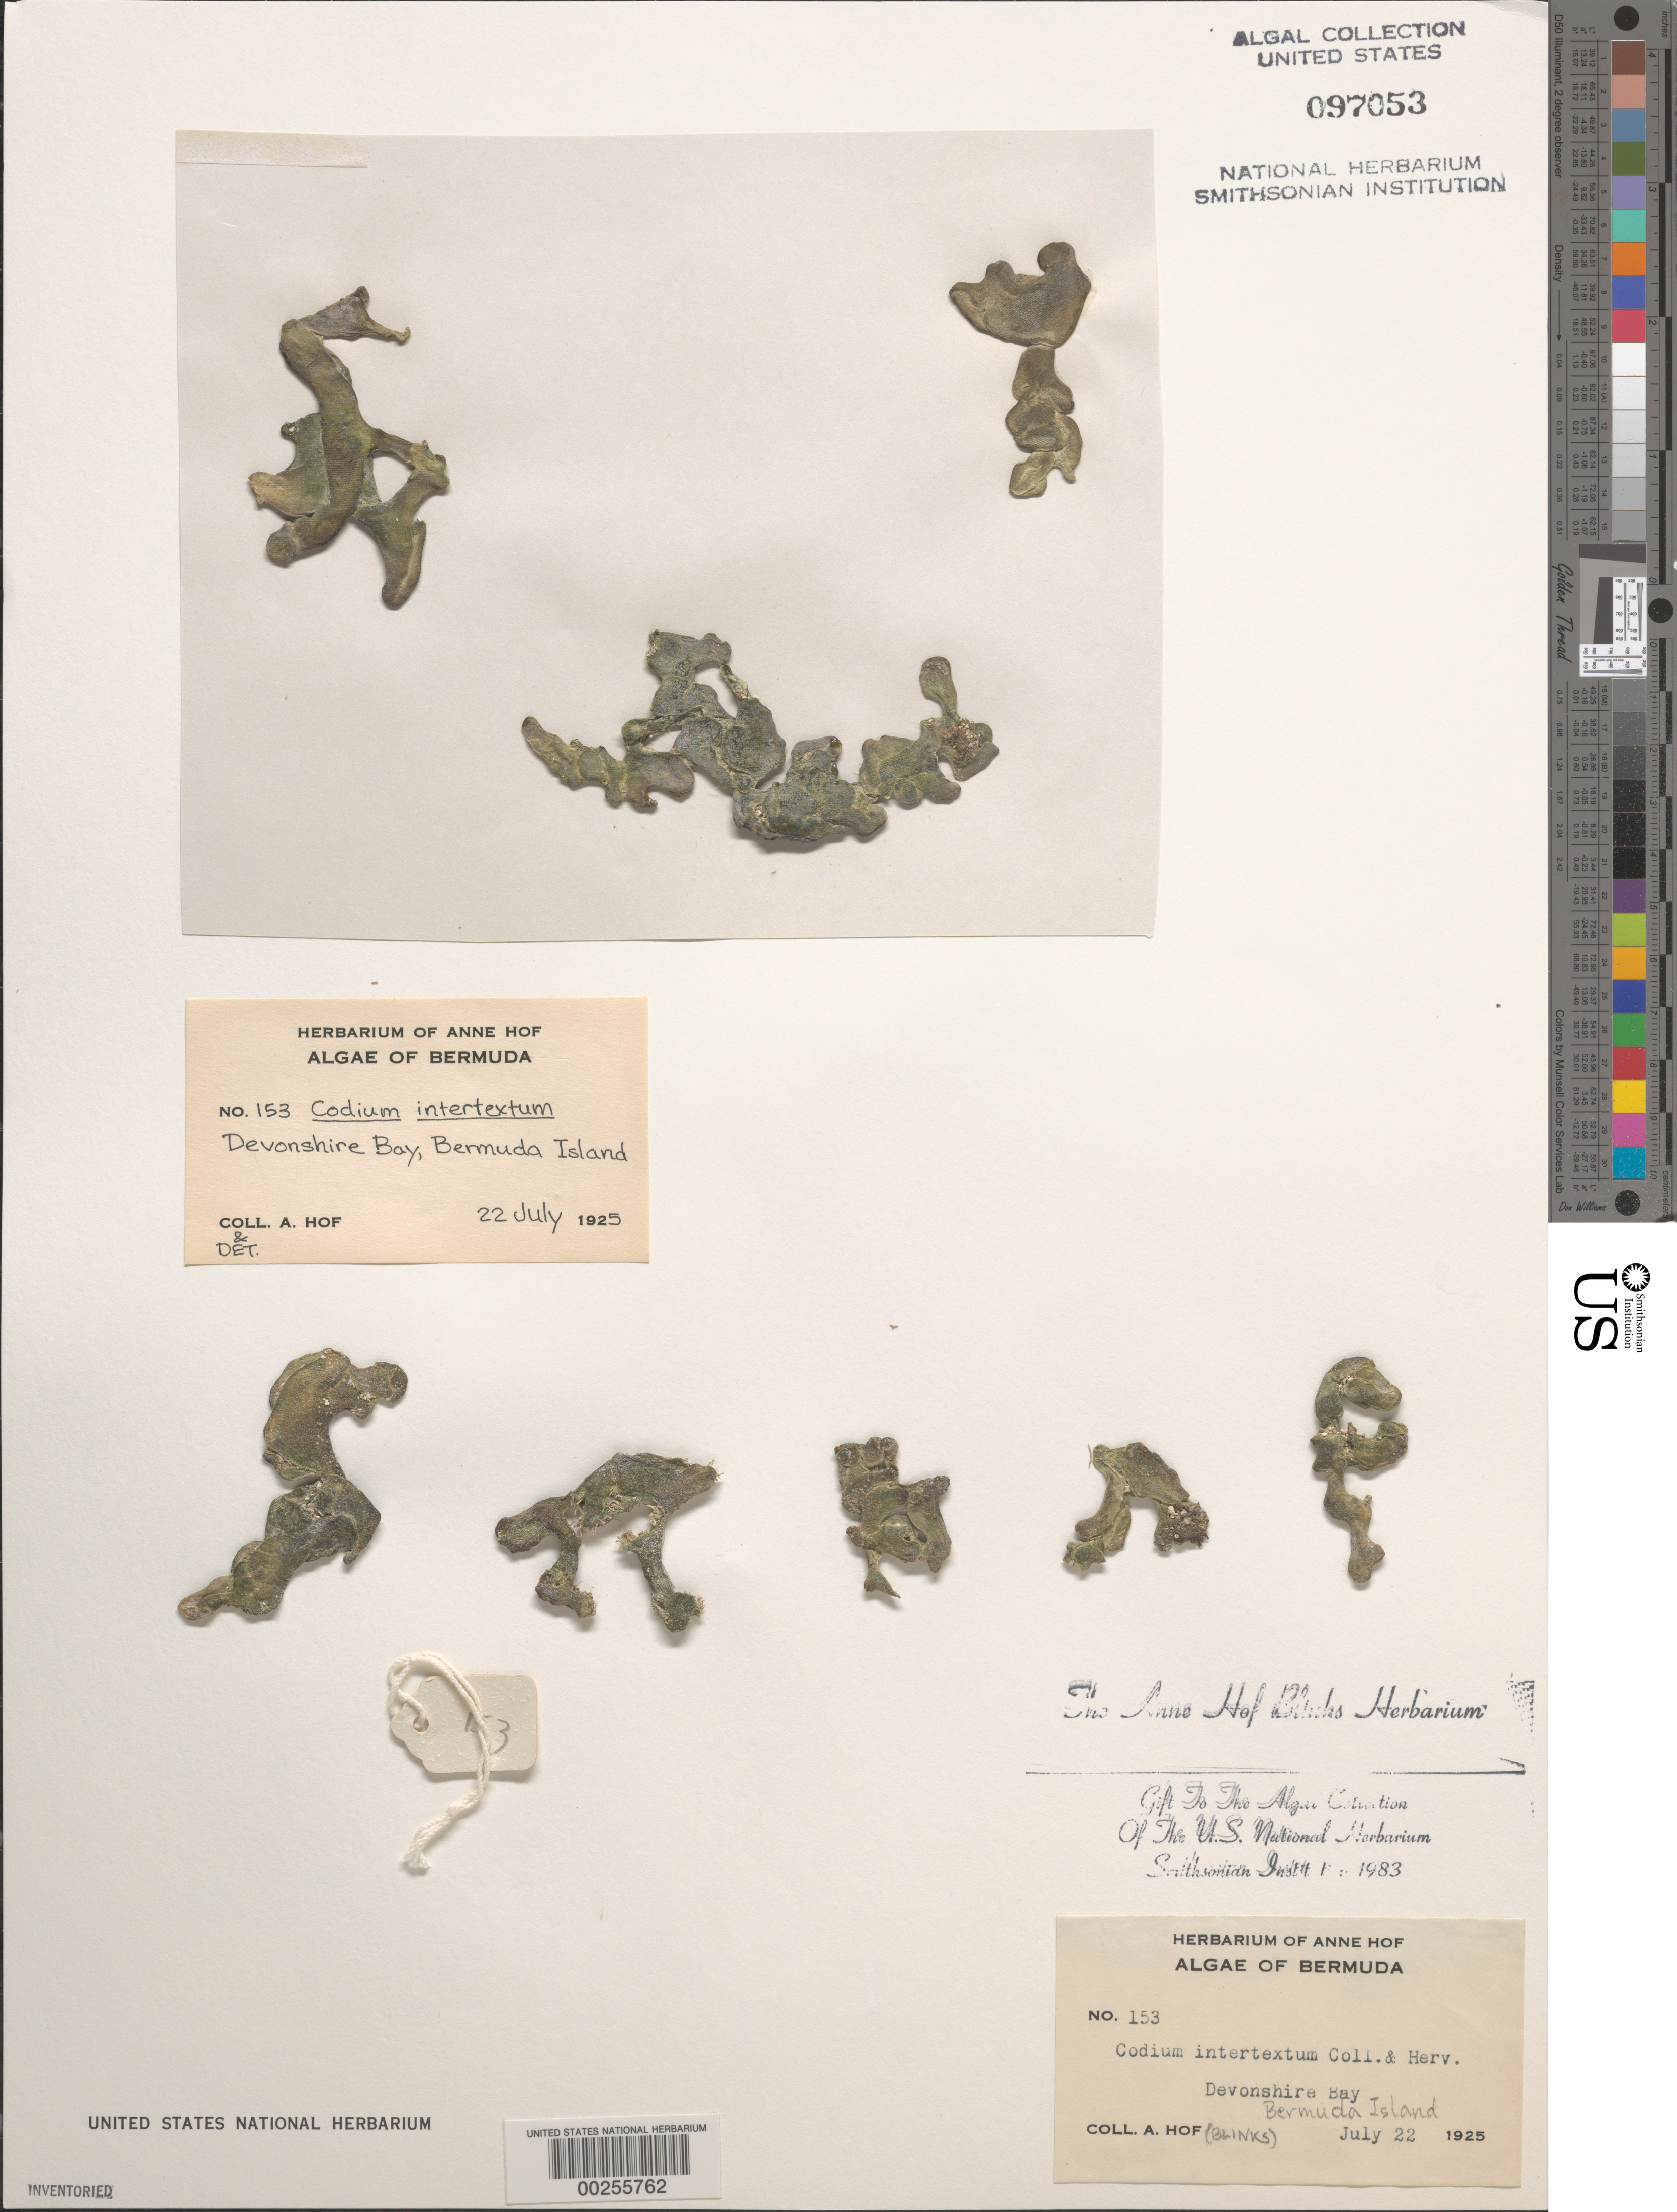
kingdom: Plantae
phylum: Chlorophyta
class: Ulvophyceae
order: Bryopsidales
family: Codiaceae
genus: Codium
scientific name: Codium intertextum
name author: Collins & Herv.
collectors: A. Blinks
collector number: AHB 153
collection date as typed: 22 Jul 1925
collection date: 1925-07-22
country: Bermuda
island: Bermuda Island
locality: Devonshire Bay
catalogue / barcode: US 97053